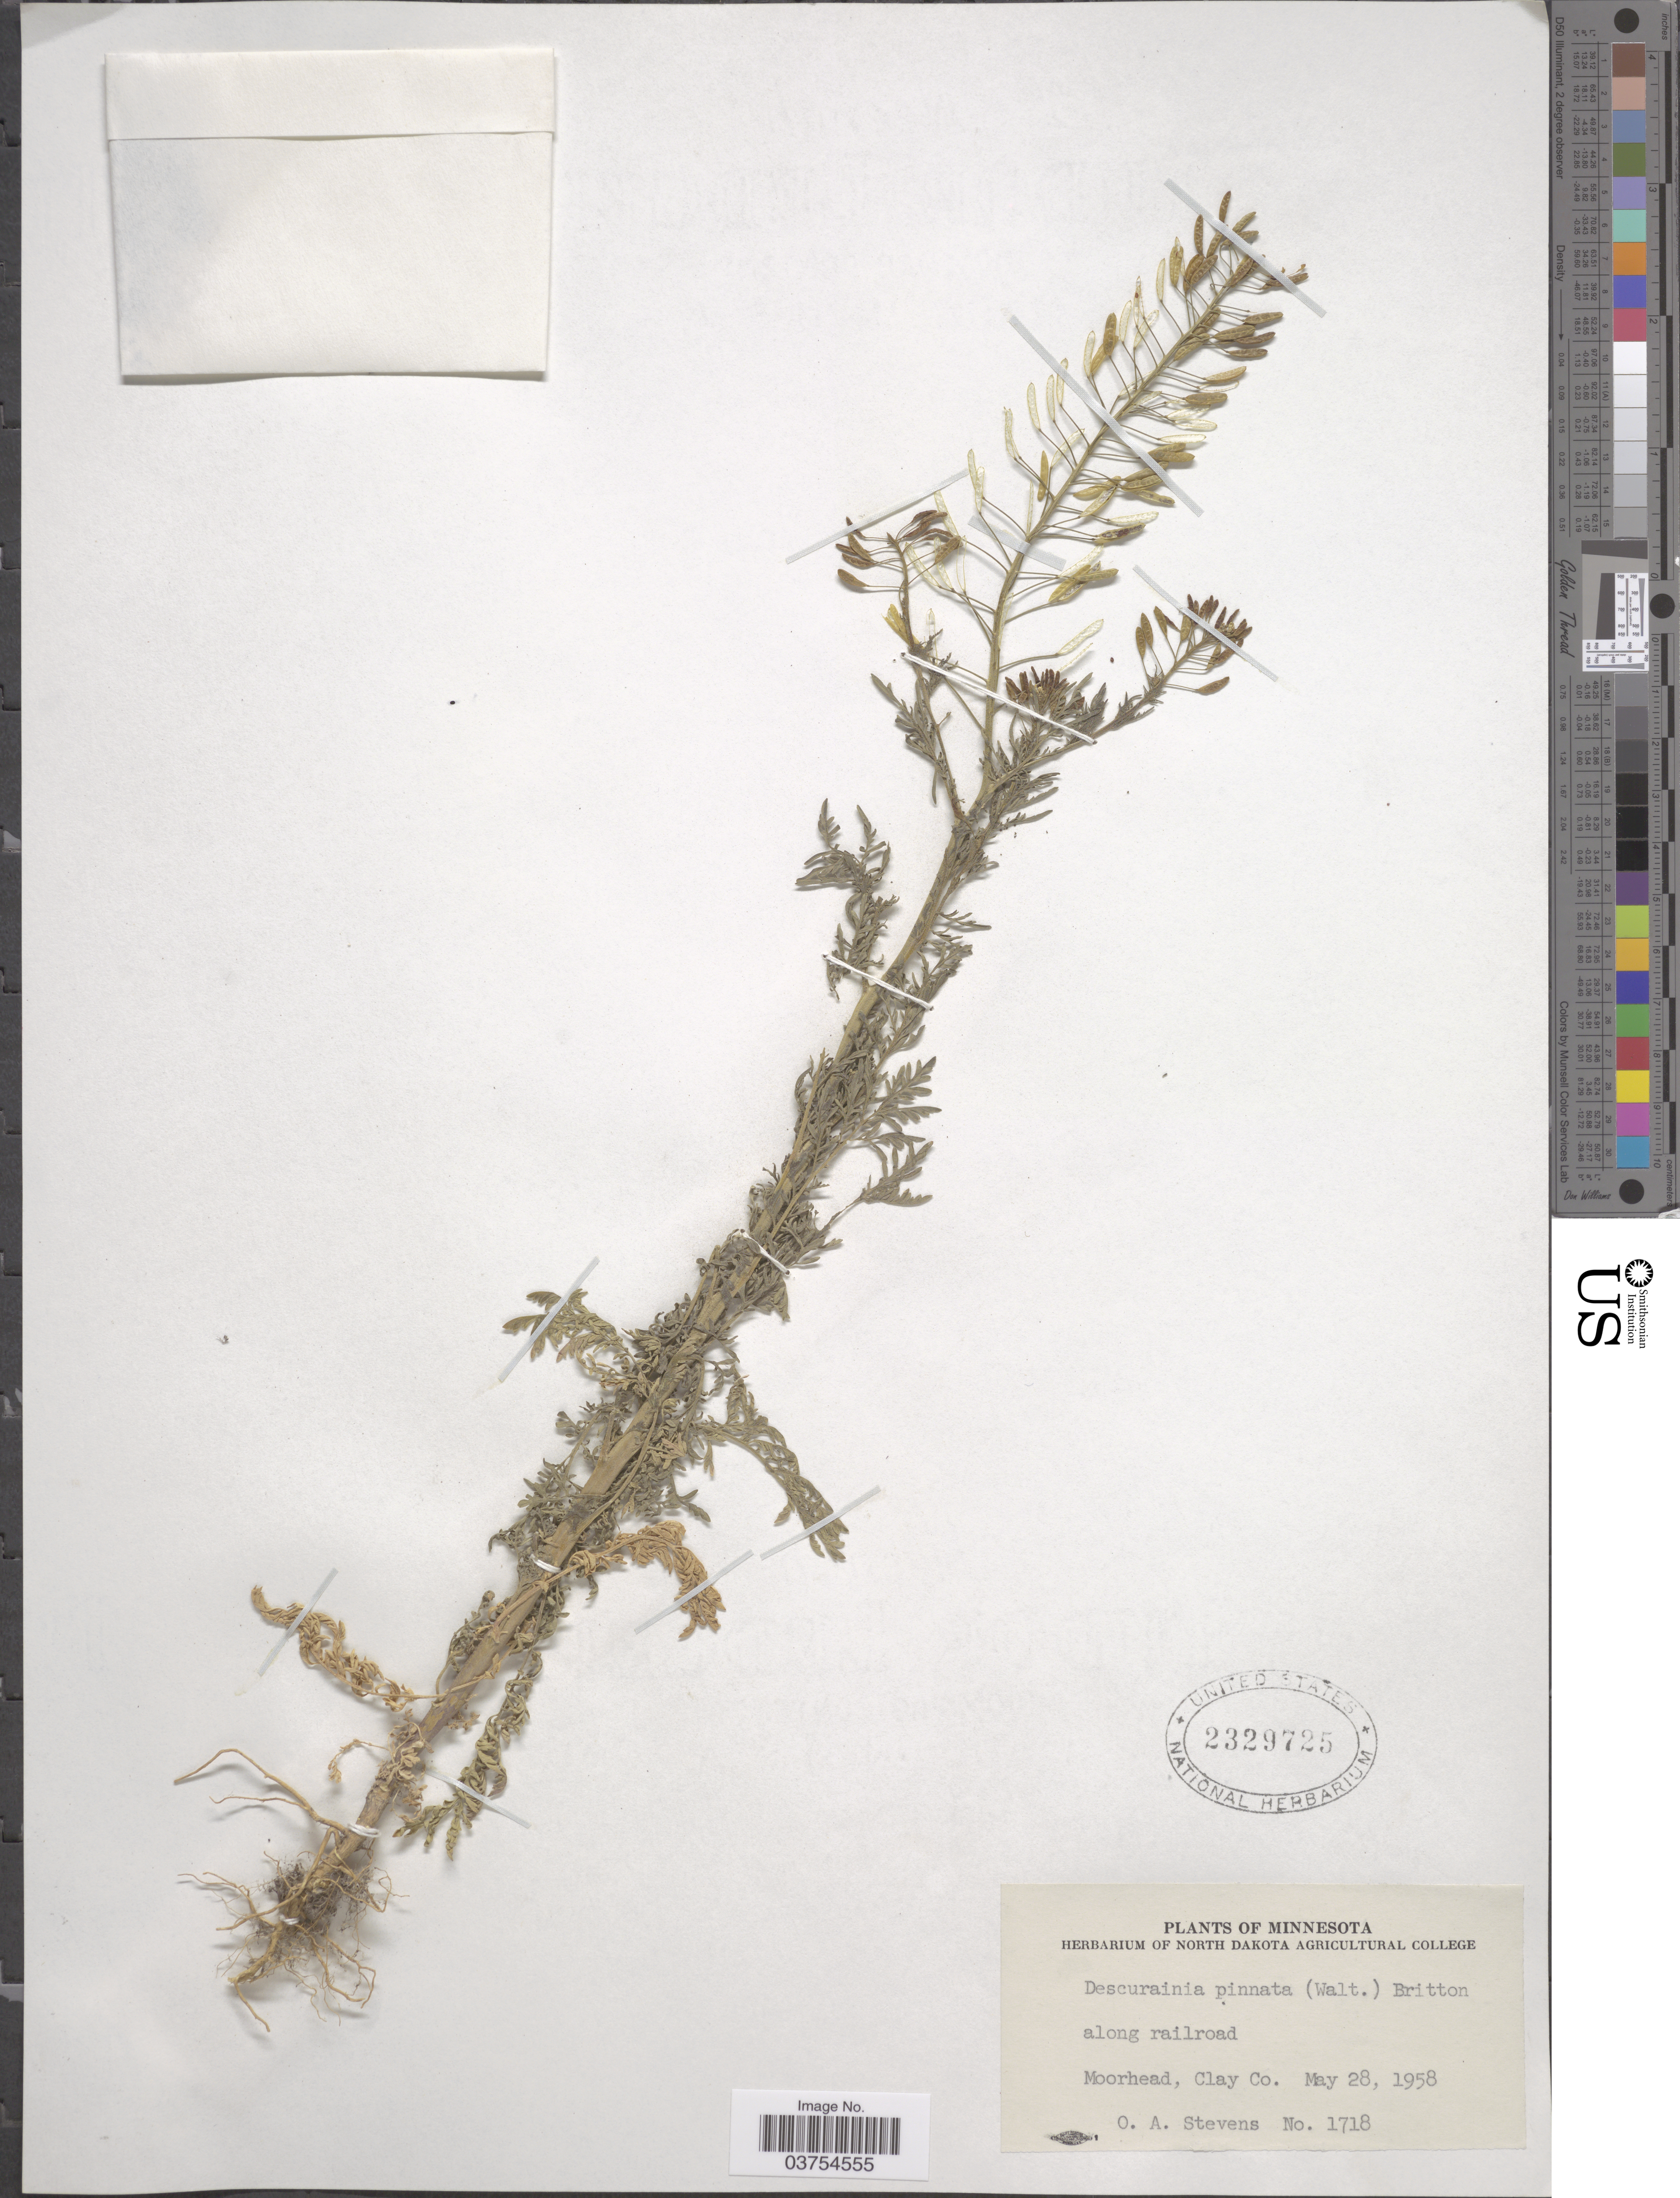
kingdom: Plantae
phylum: Tracheophyta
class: Magnoliopsida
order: Brassicales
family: Brassicaceae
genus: Descurainia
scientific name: Descurainia pinnata var. sp.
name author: (C.A. Mey.)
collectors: O. A. Stevens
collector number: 1718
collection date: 1958-05-28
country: United States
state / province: Minnesota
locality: Along railroad. Moorhead, Clay Co.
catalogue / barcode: US 2329725